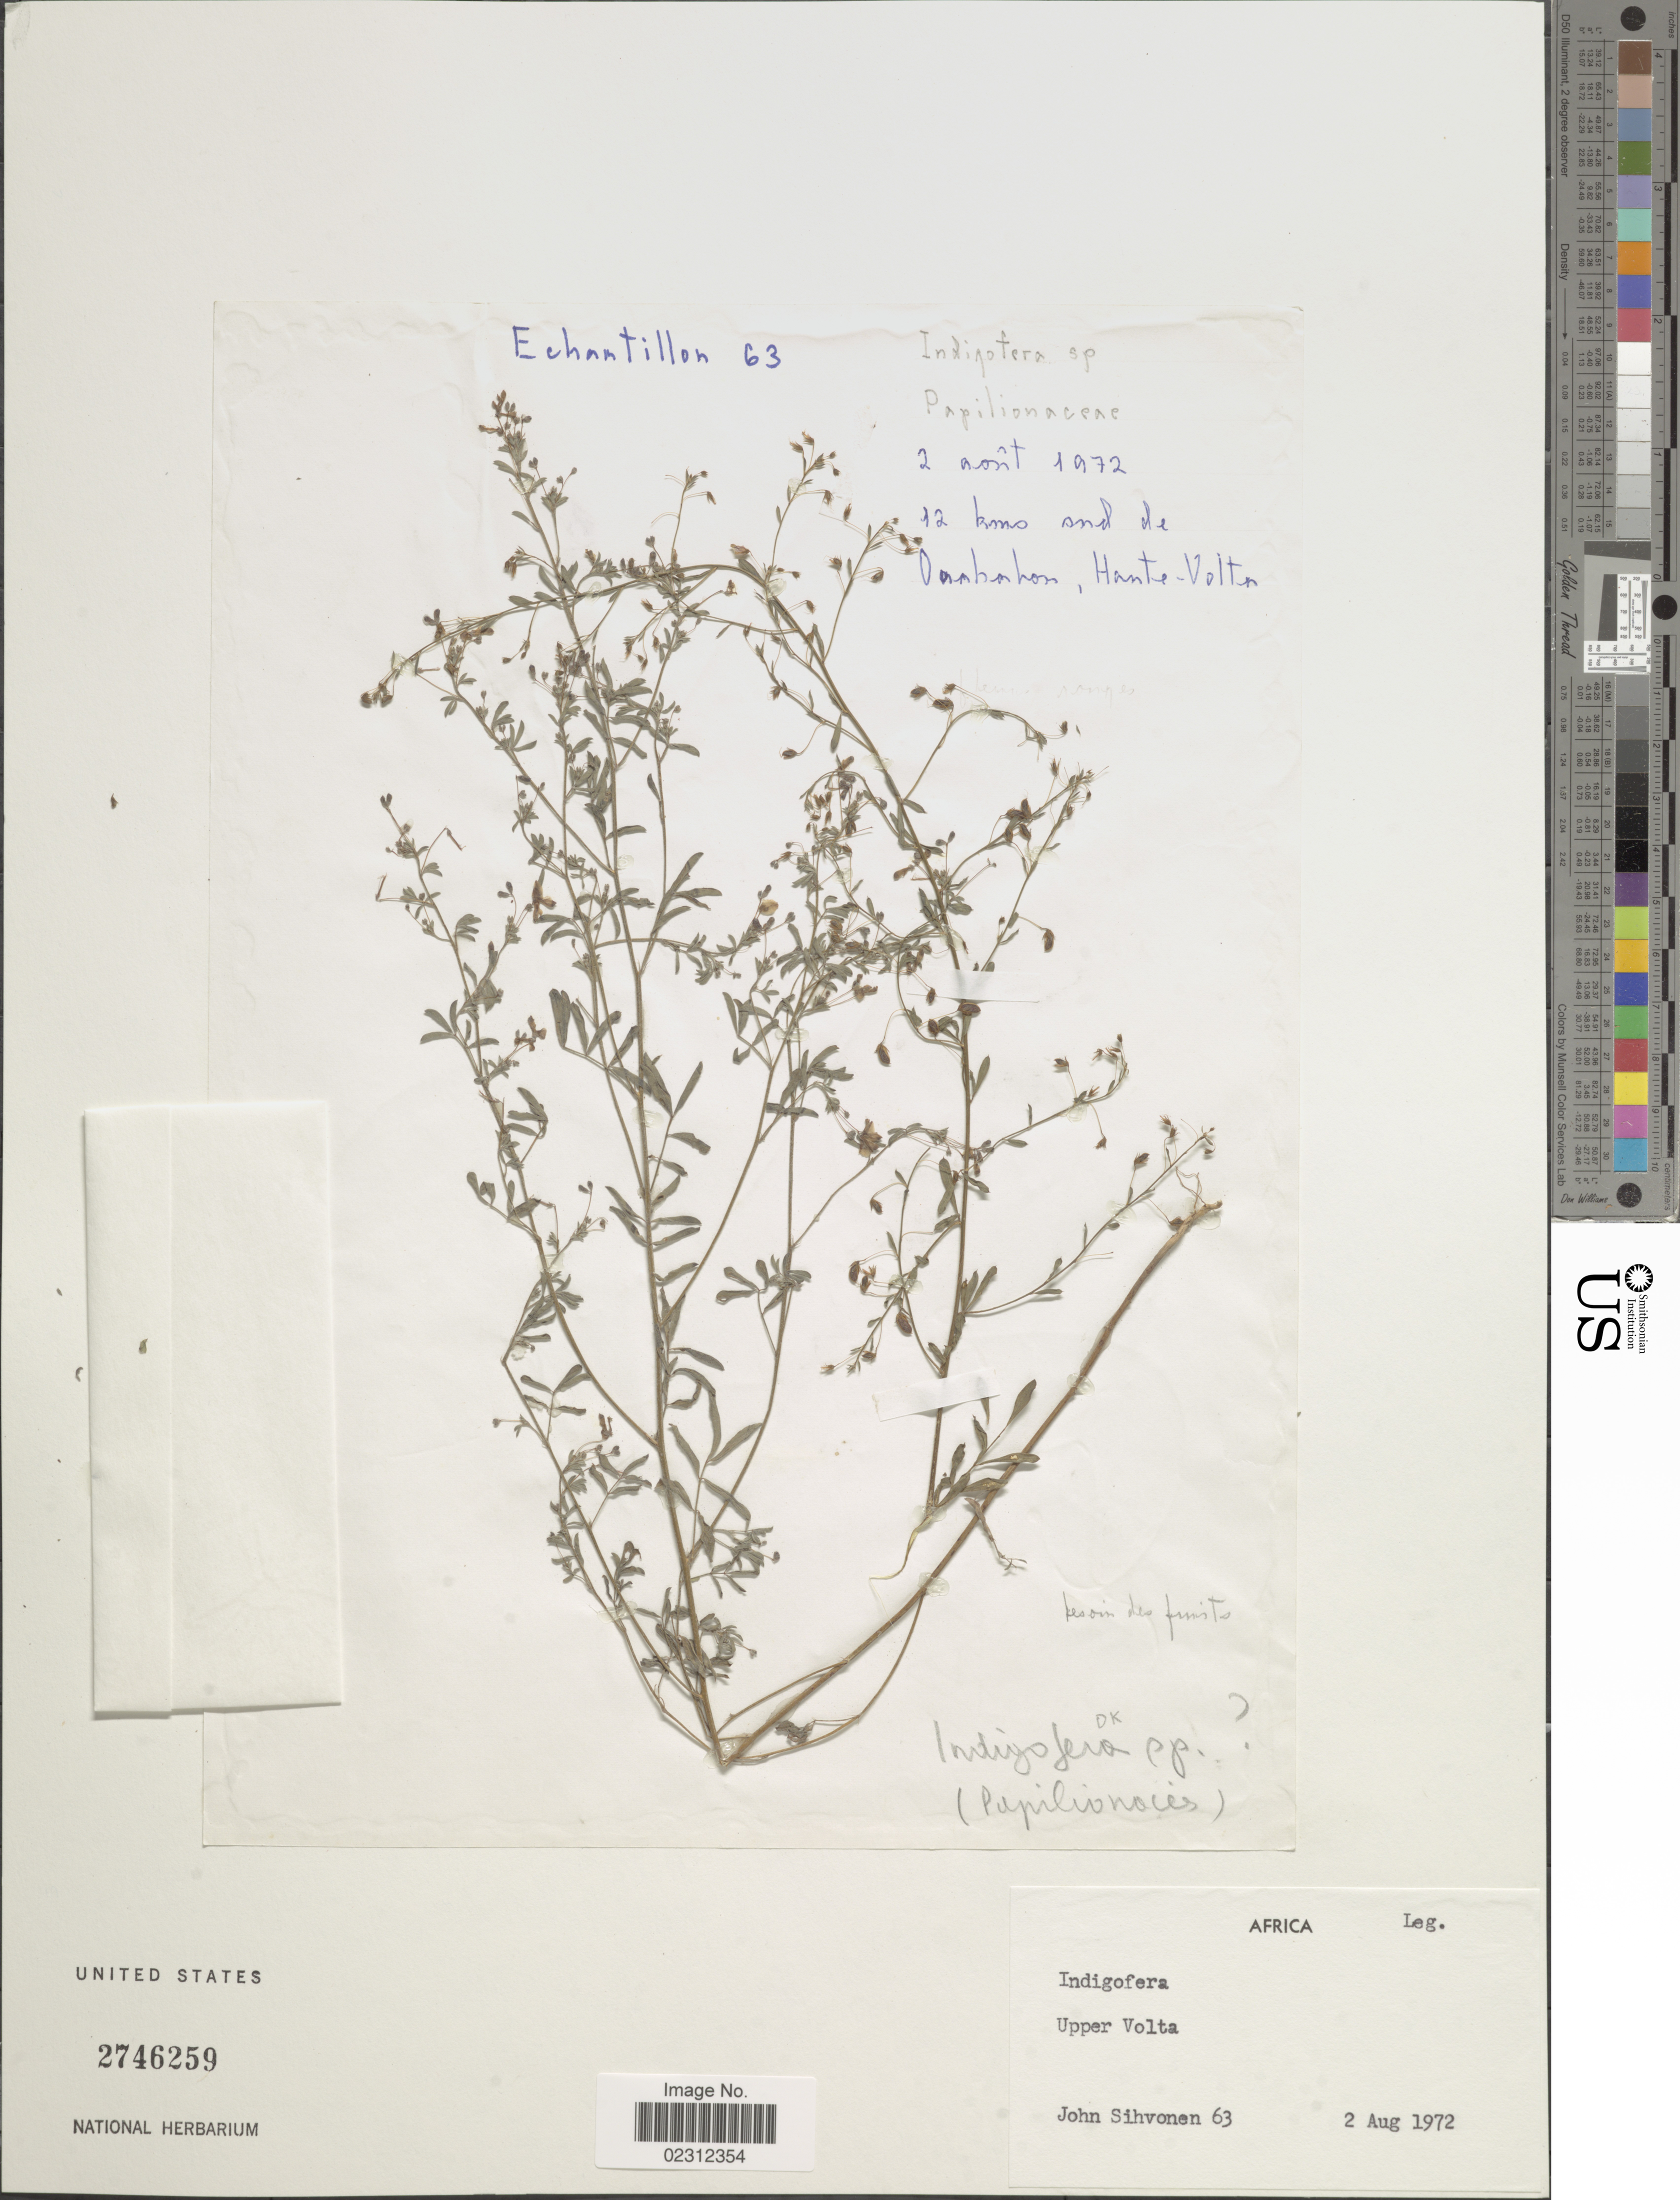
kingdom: Plantae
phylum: Tracheophyta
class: Magnoliopsida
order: Fabales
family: Fabaceae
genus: Indigofera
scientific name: Indigofera sp.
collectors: J. Sihvonen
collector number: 63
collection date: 1972-08-02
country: Ghana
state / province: Volta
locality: Upper Volta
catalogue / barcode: US 2746259